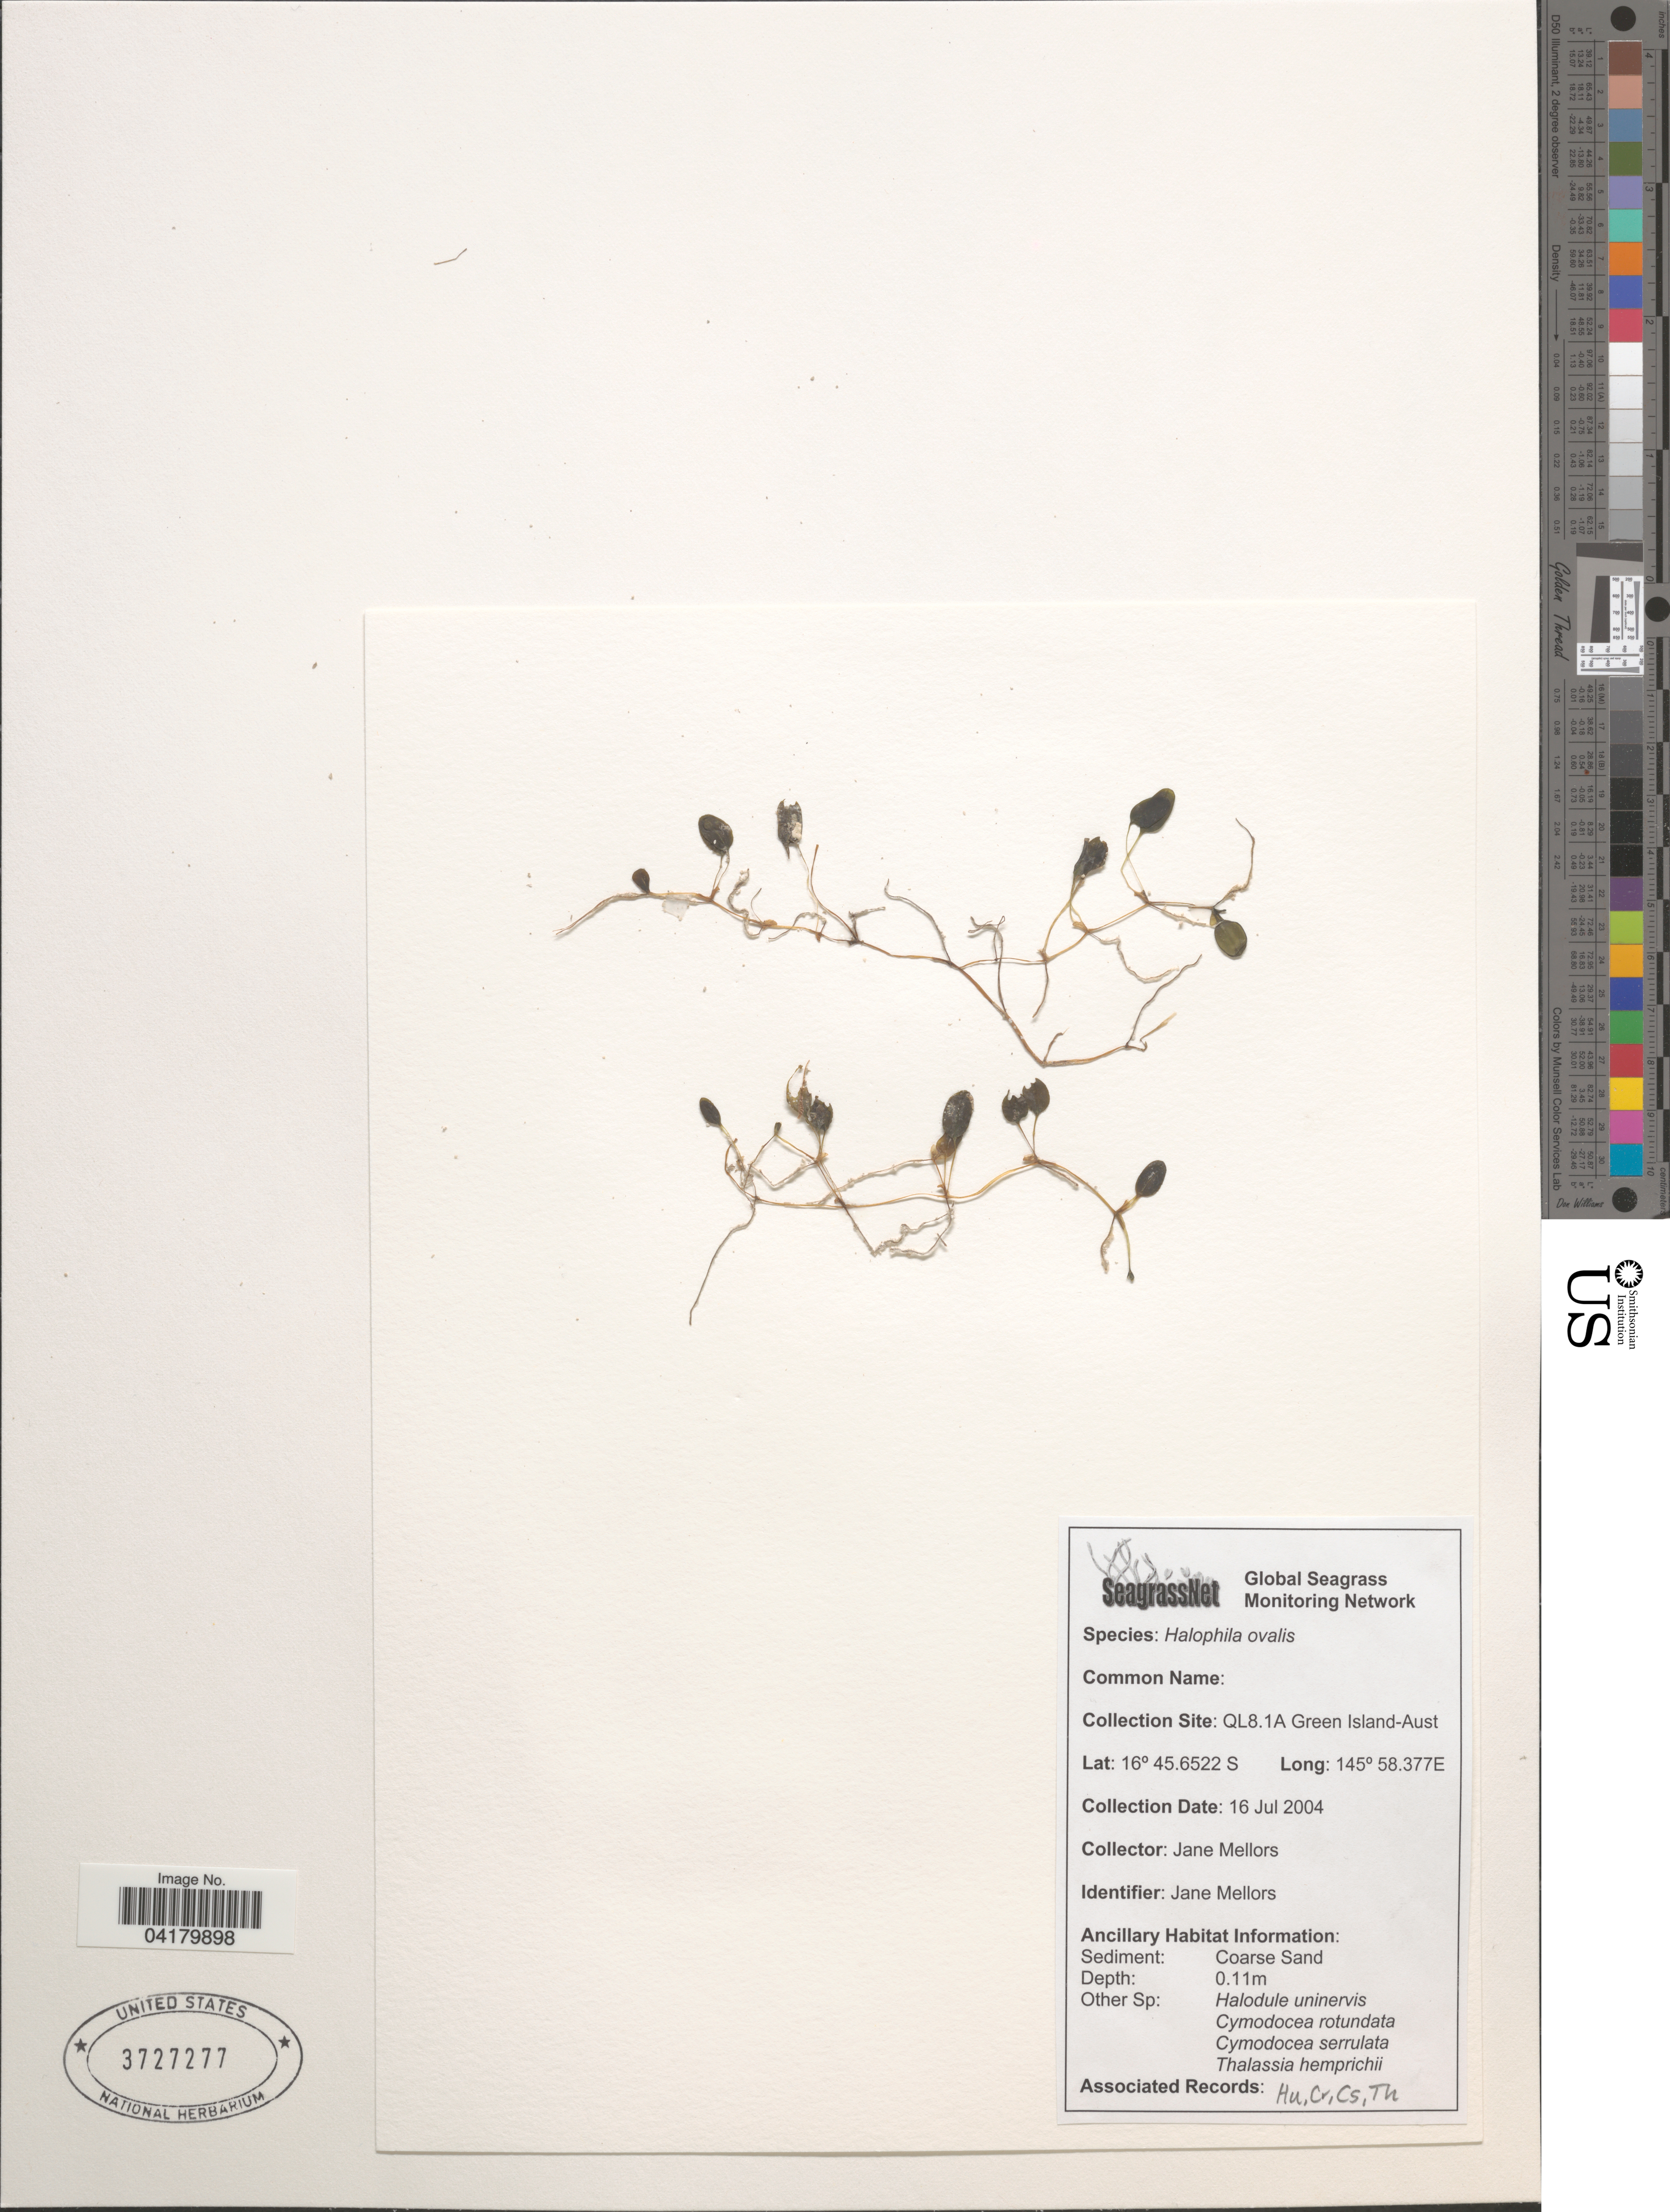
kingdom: Plantae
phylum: Tracheophyta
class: Liliopsida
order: Alismatales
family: Hydrocharitaceae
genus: Halophila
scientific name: Halophila ovalis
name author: (R. Br.) Hook. f.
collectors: J. Mellors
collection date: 2004-07-16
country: Australia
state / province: Queensland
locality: Collection Site: QL8.1A Green Island.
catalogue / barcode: US 3727277